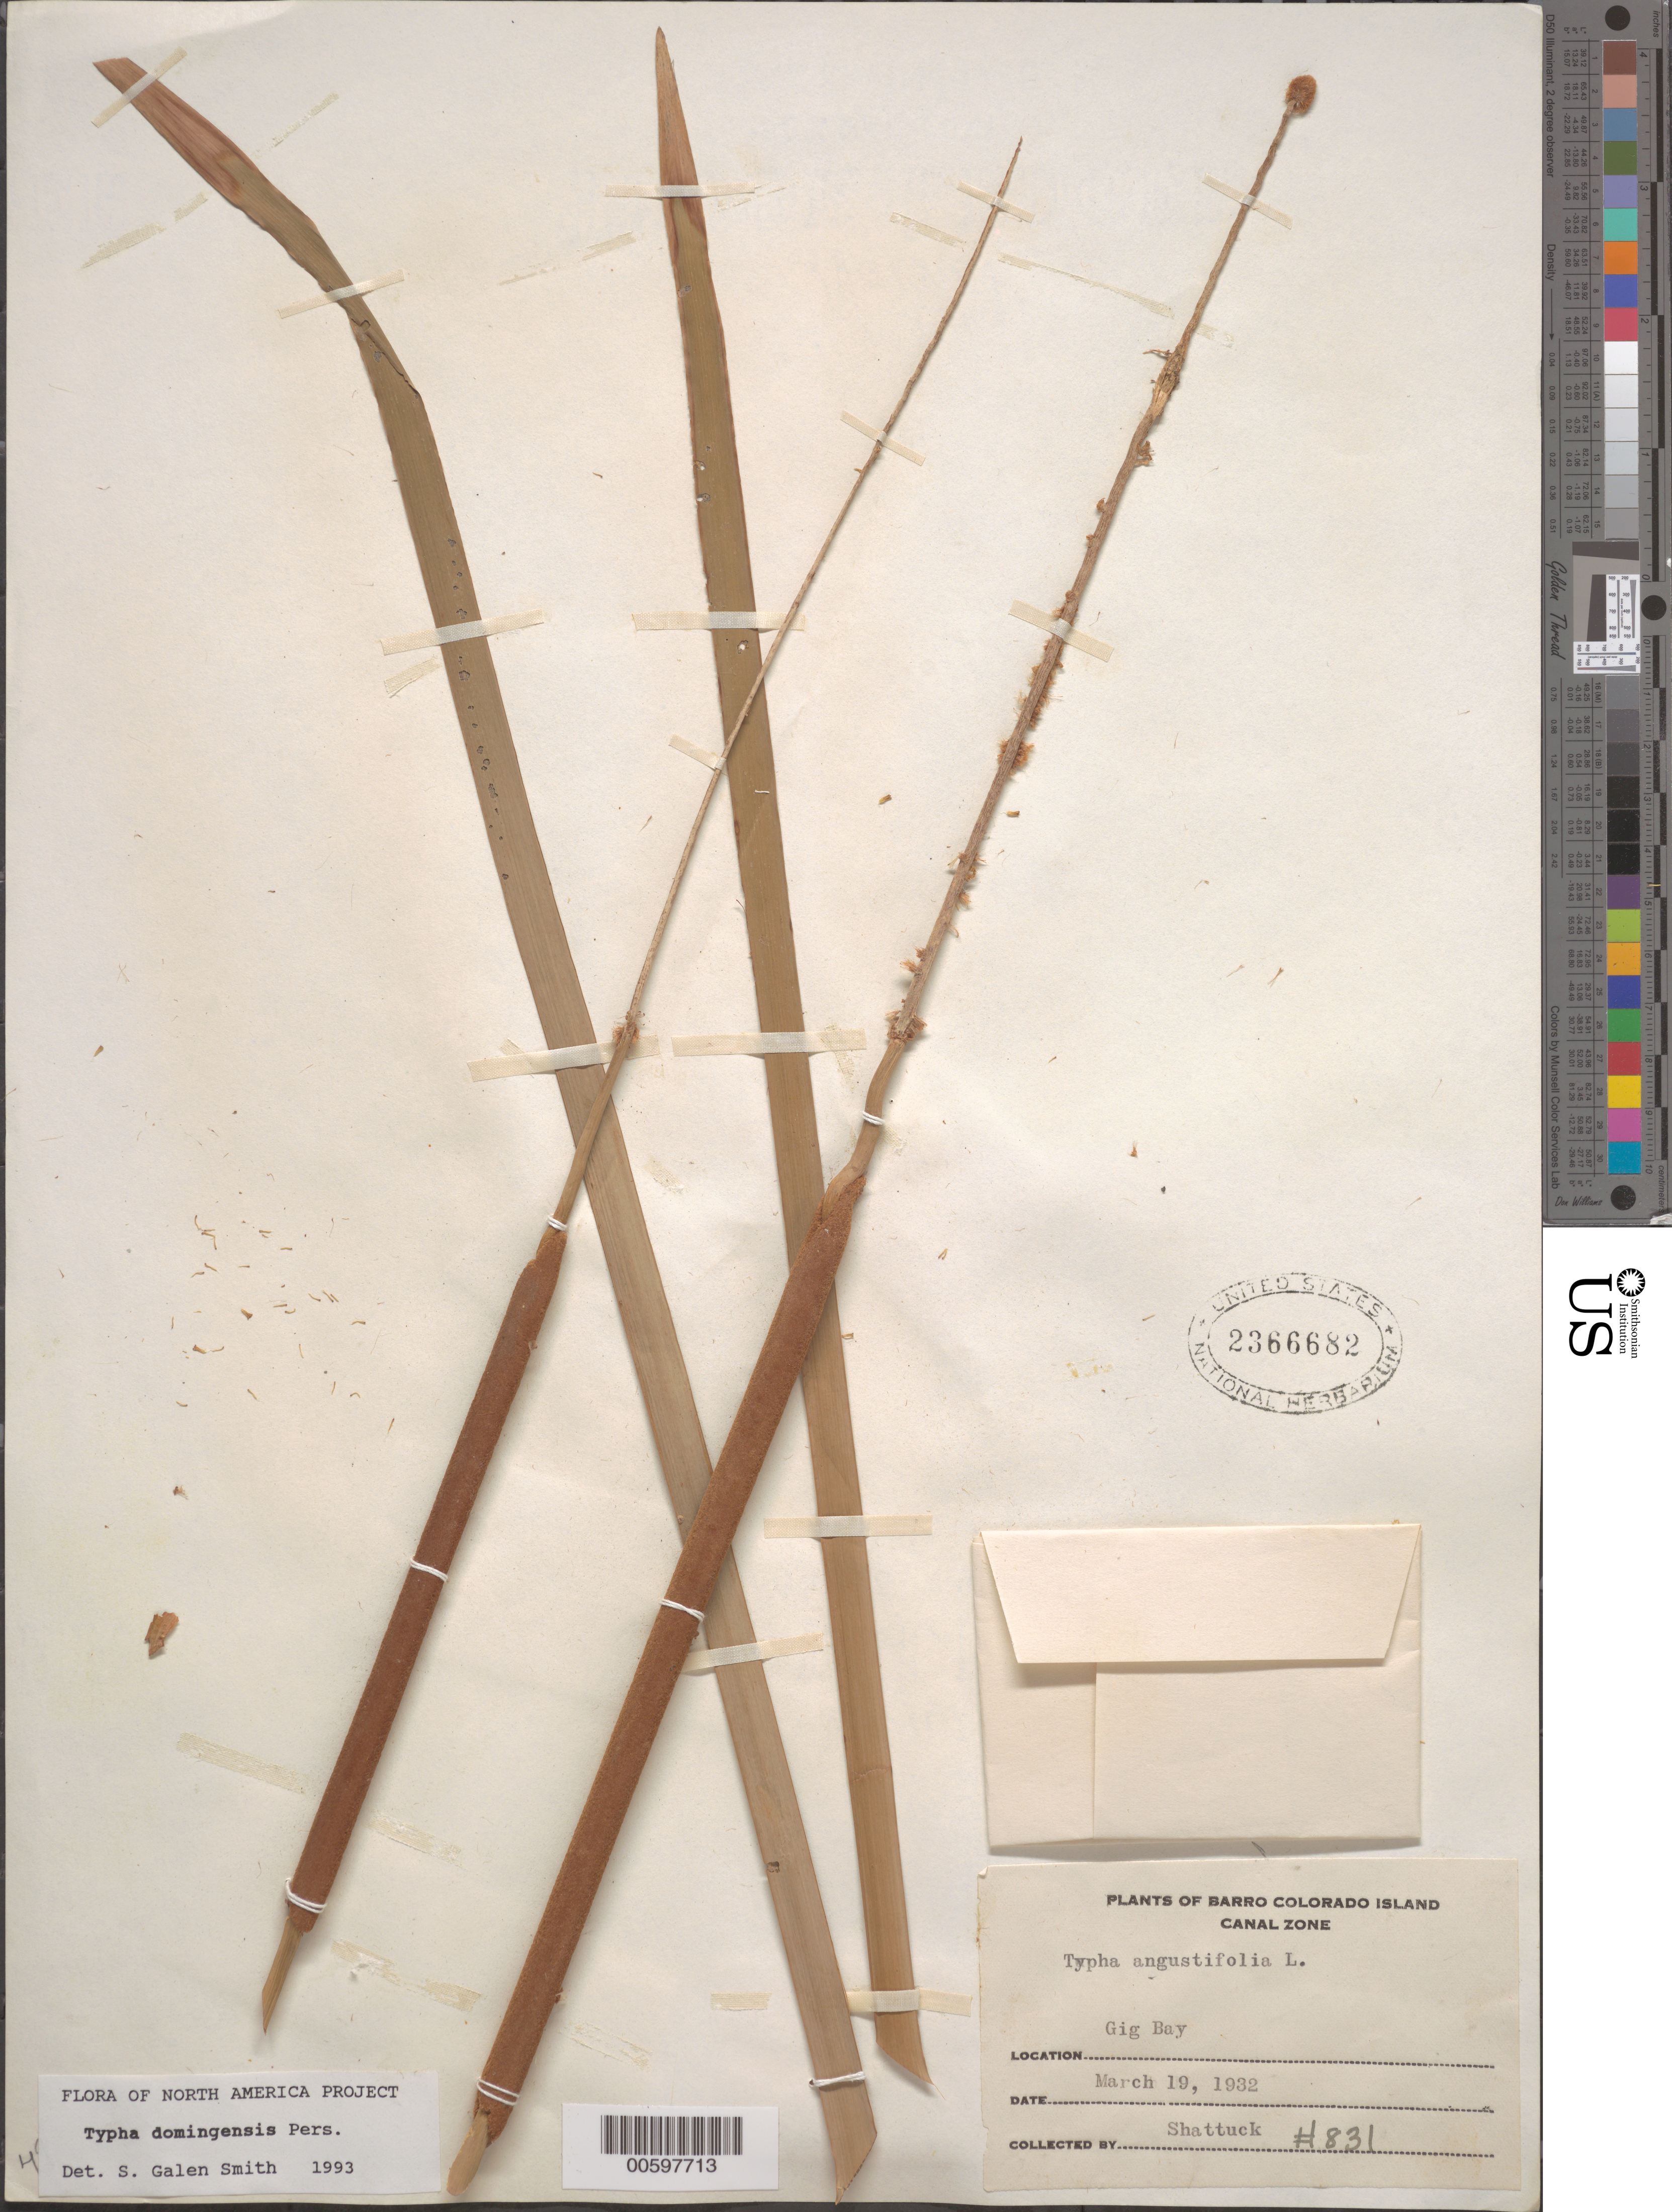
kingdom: Plantae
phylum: Tracheophyta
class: Liliopsida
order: Poales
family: Typhaceae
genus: Typha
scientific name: Typha domingensis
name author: Pers.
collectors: O. Shattuck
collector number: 831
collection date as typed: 19 Mar 1932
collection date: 1932-03-19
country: Panama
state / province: Panamá Oeste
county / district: Canal Zone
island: Barro Colorado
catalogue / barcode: US 2366682